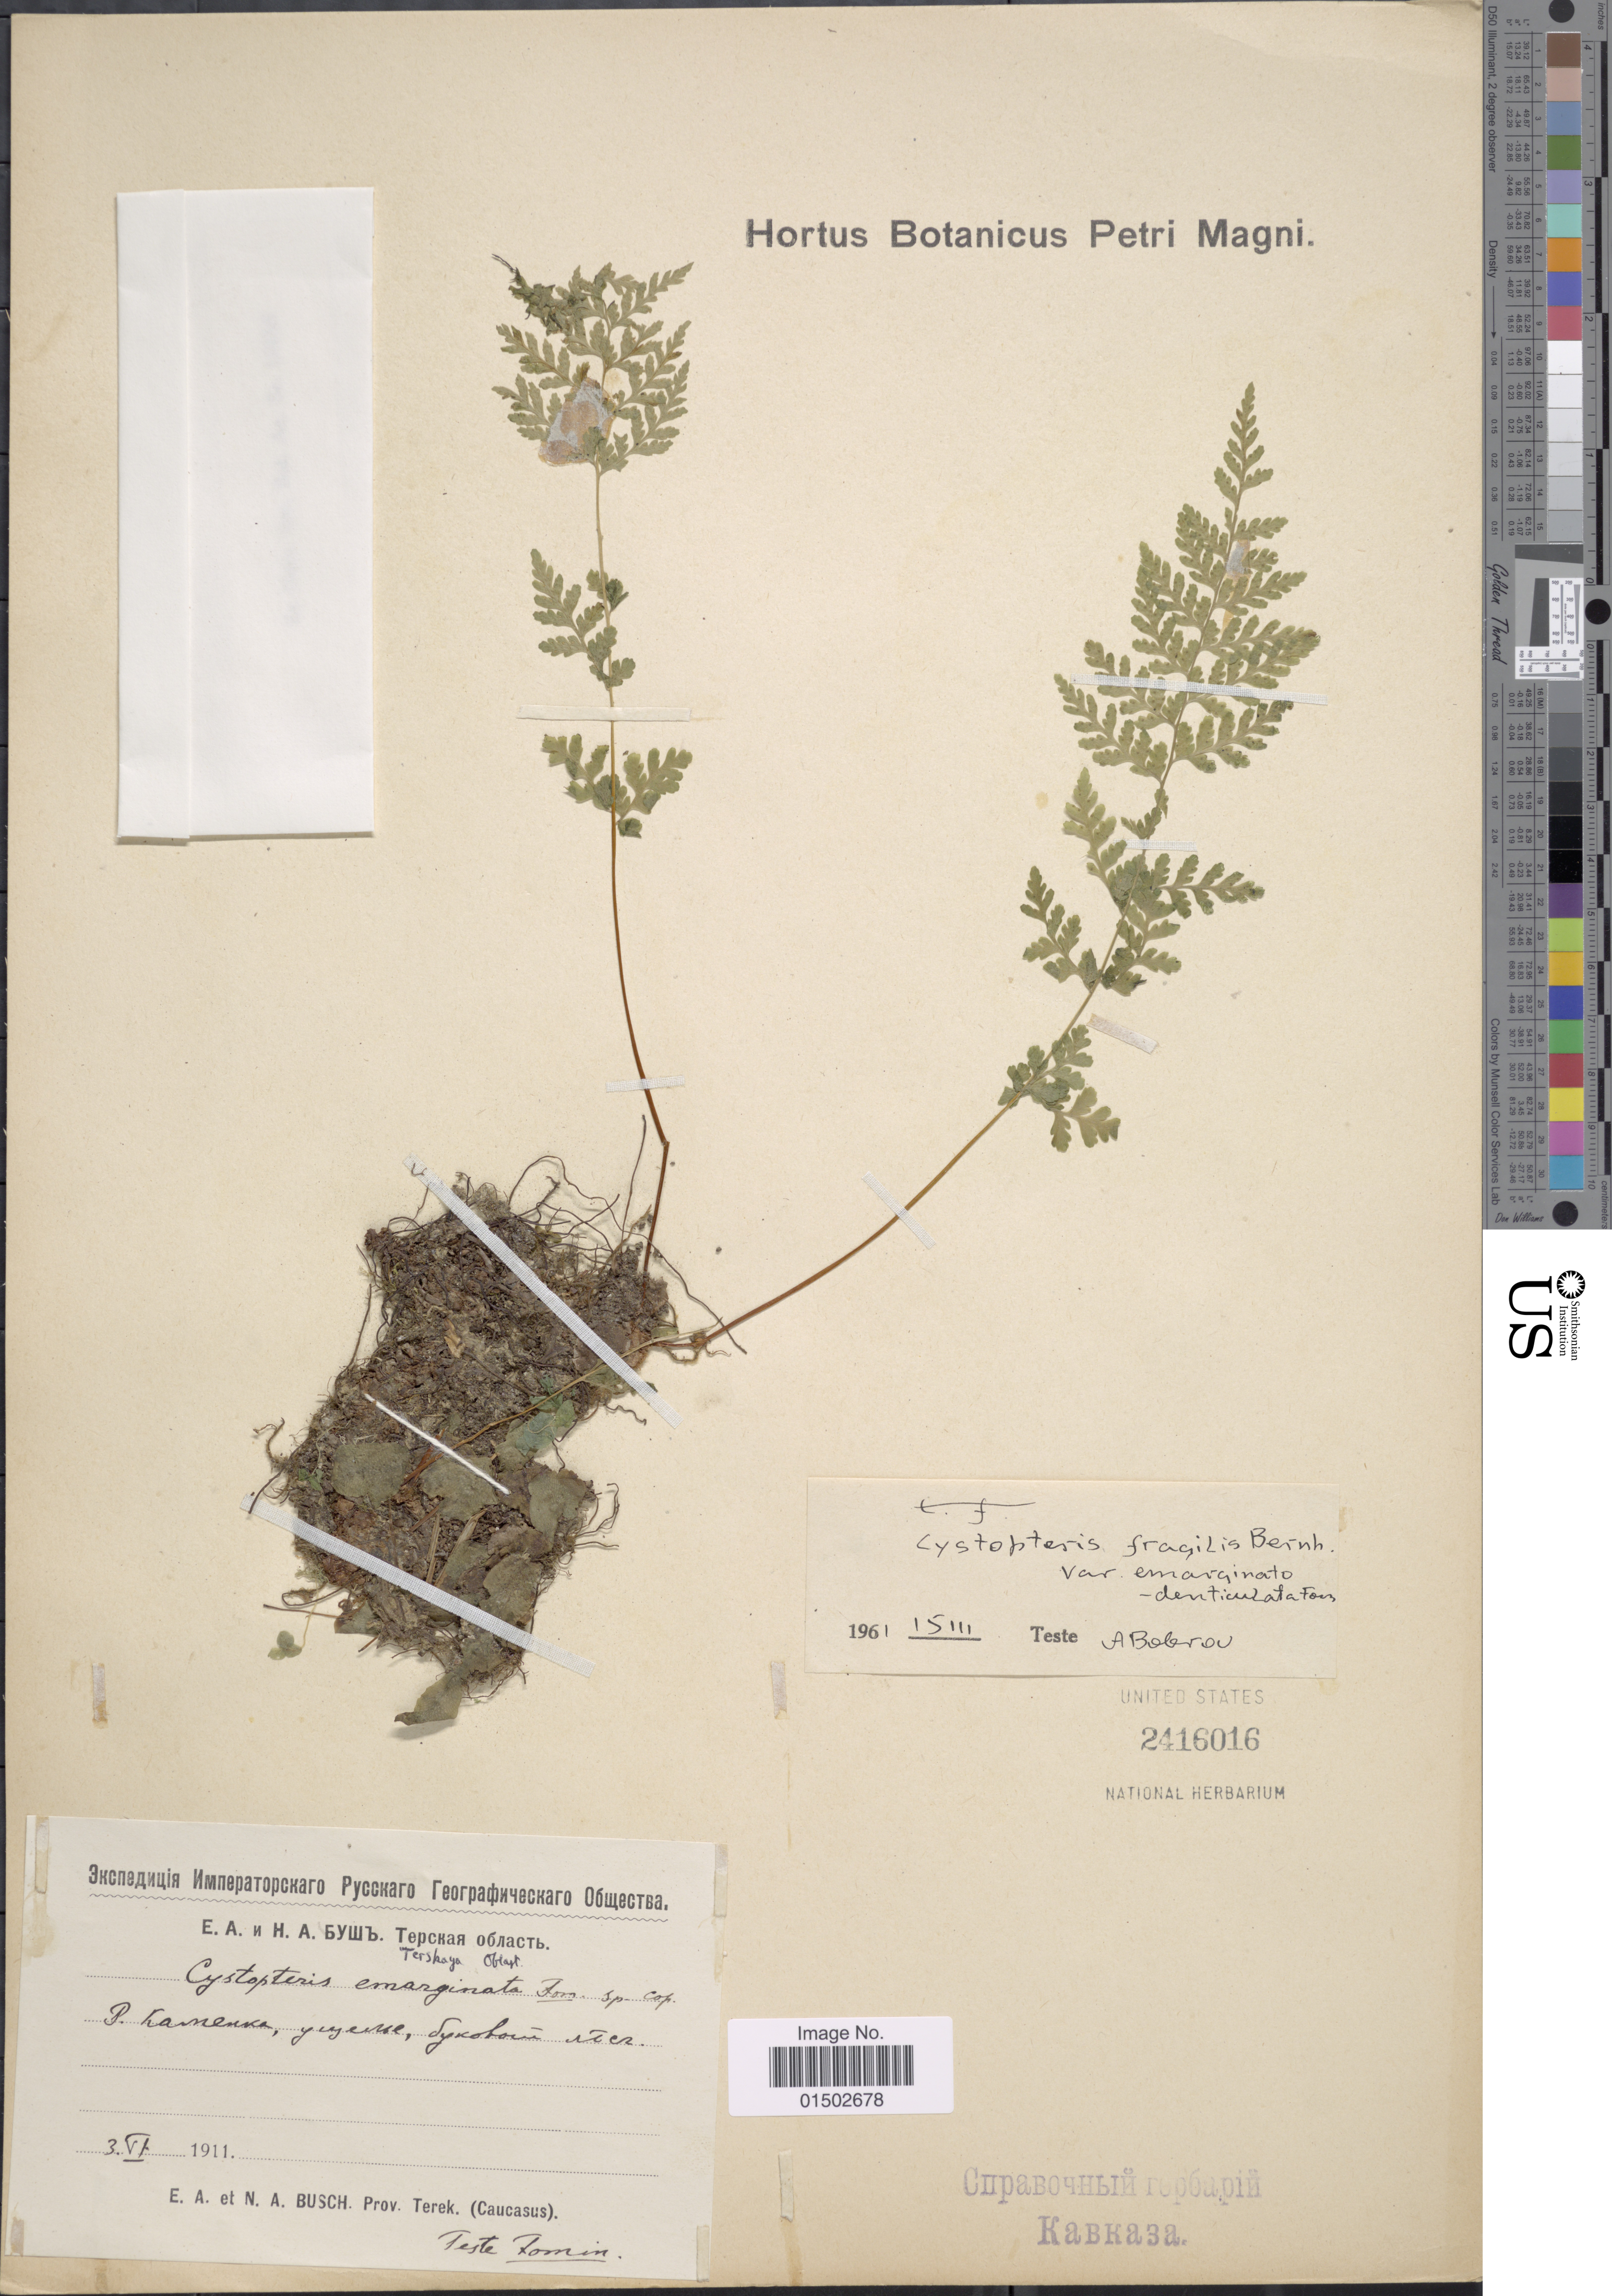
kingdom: Plantae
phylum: Tracheophyta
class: Polypodiopsida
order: Polypodiales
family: Cystopteridaceae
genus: Cystopteris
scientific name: Cystopteris fragilis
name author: (L.) Bernh.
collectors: E. A. & N. Busch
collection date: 1911-06-03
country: Russian Federation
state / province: Tver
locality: Prov. Terek. (Caucasus)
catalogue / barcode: US 2416016